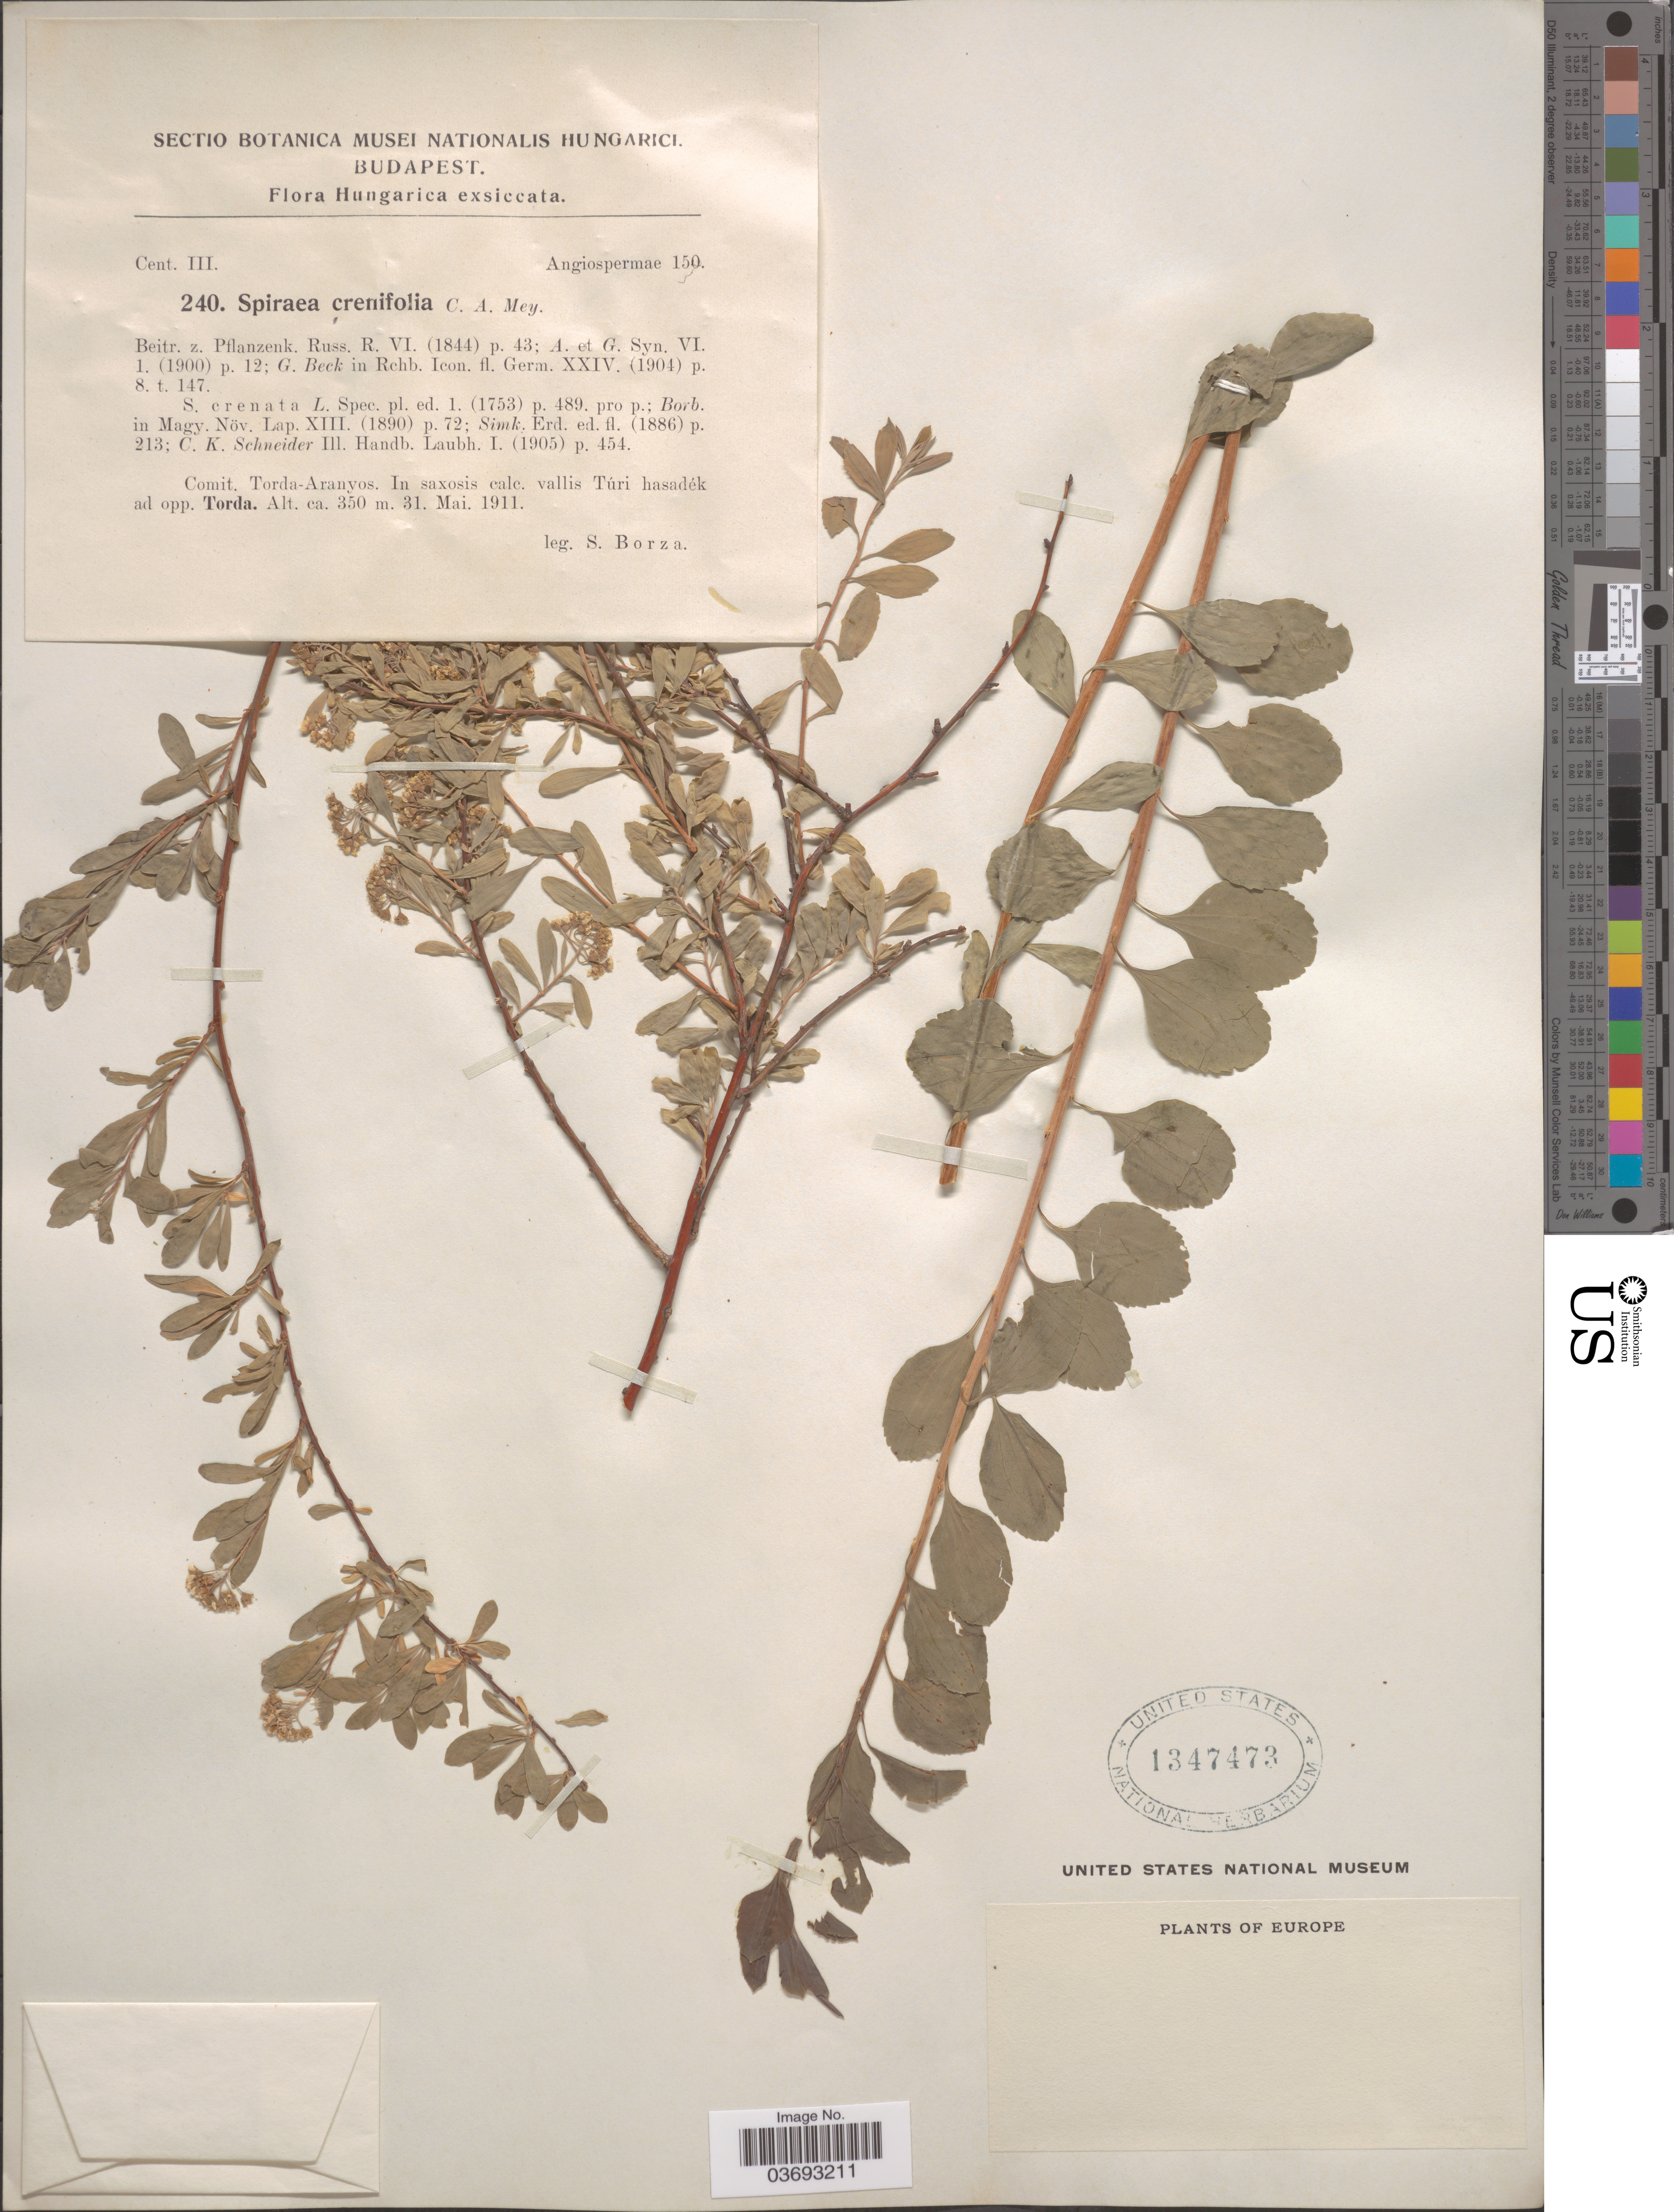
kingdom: Plantae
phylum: Tracheophyta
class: Magnoliopsida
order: Rosales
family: Rosaceae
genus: Spiraea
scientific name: Spiraea crenifolia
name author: C.A. Mey.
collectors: S. Borza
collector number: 240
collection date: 1911-05-31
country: Hungary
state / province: Budapest, Capital District of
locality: Comit. Torda-Aranyos. In saxosis calc. vallis Túri hasadék ad opp. Torda.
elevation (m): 350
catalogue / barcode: US 1347473